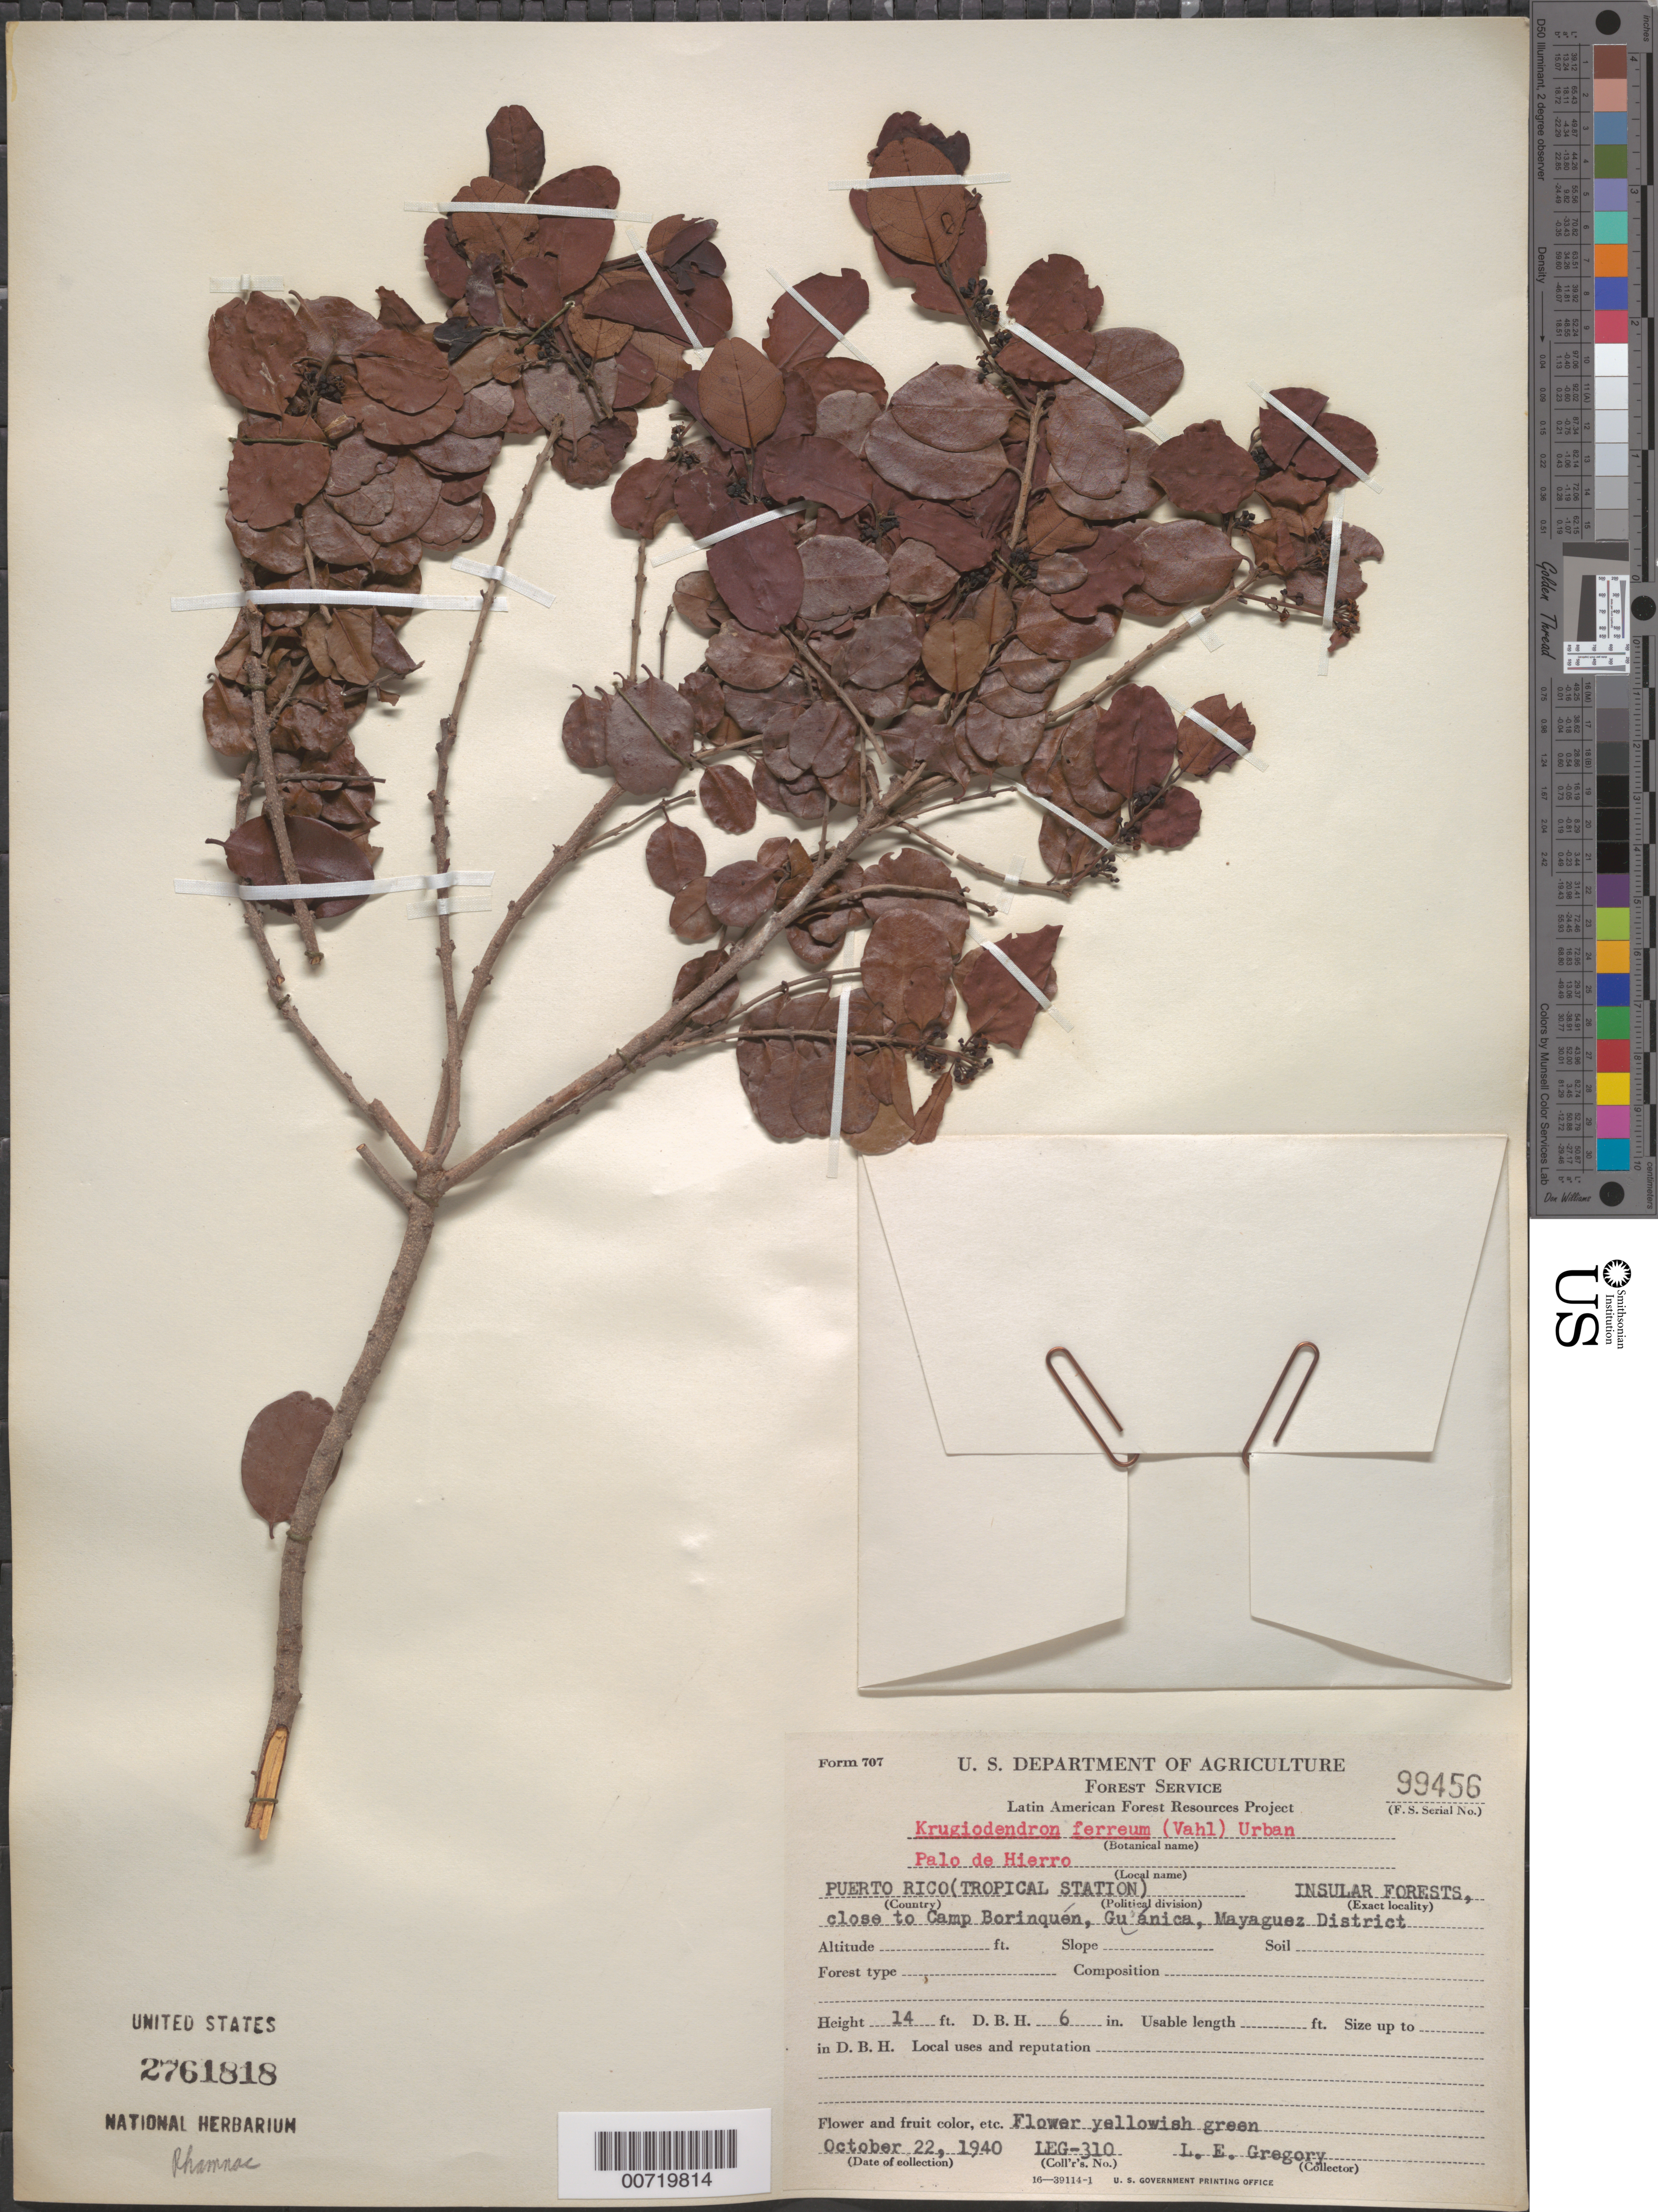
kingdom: Plantae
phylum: Tracheophyta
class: Magnoliopsida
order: Rosales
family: Rhamnaceae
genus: Krugiodendron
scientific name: Krugiodendron ferreum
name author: (Vahl) Urb.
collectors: L. E. Gregory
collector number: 310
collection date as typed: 22 Oct 1940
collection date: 1940-10-22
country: Puerto Rico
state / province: Mayagüez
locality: Insular Forests, close to Camp Borinquen, Guanica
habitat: Insular forest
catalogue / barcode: US 2761818